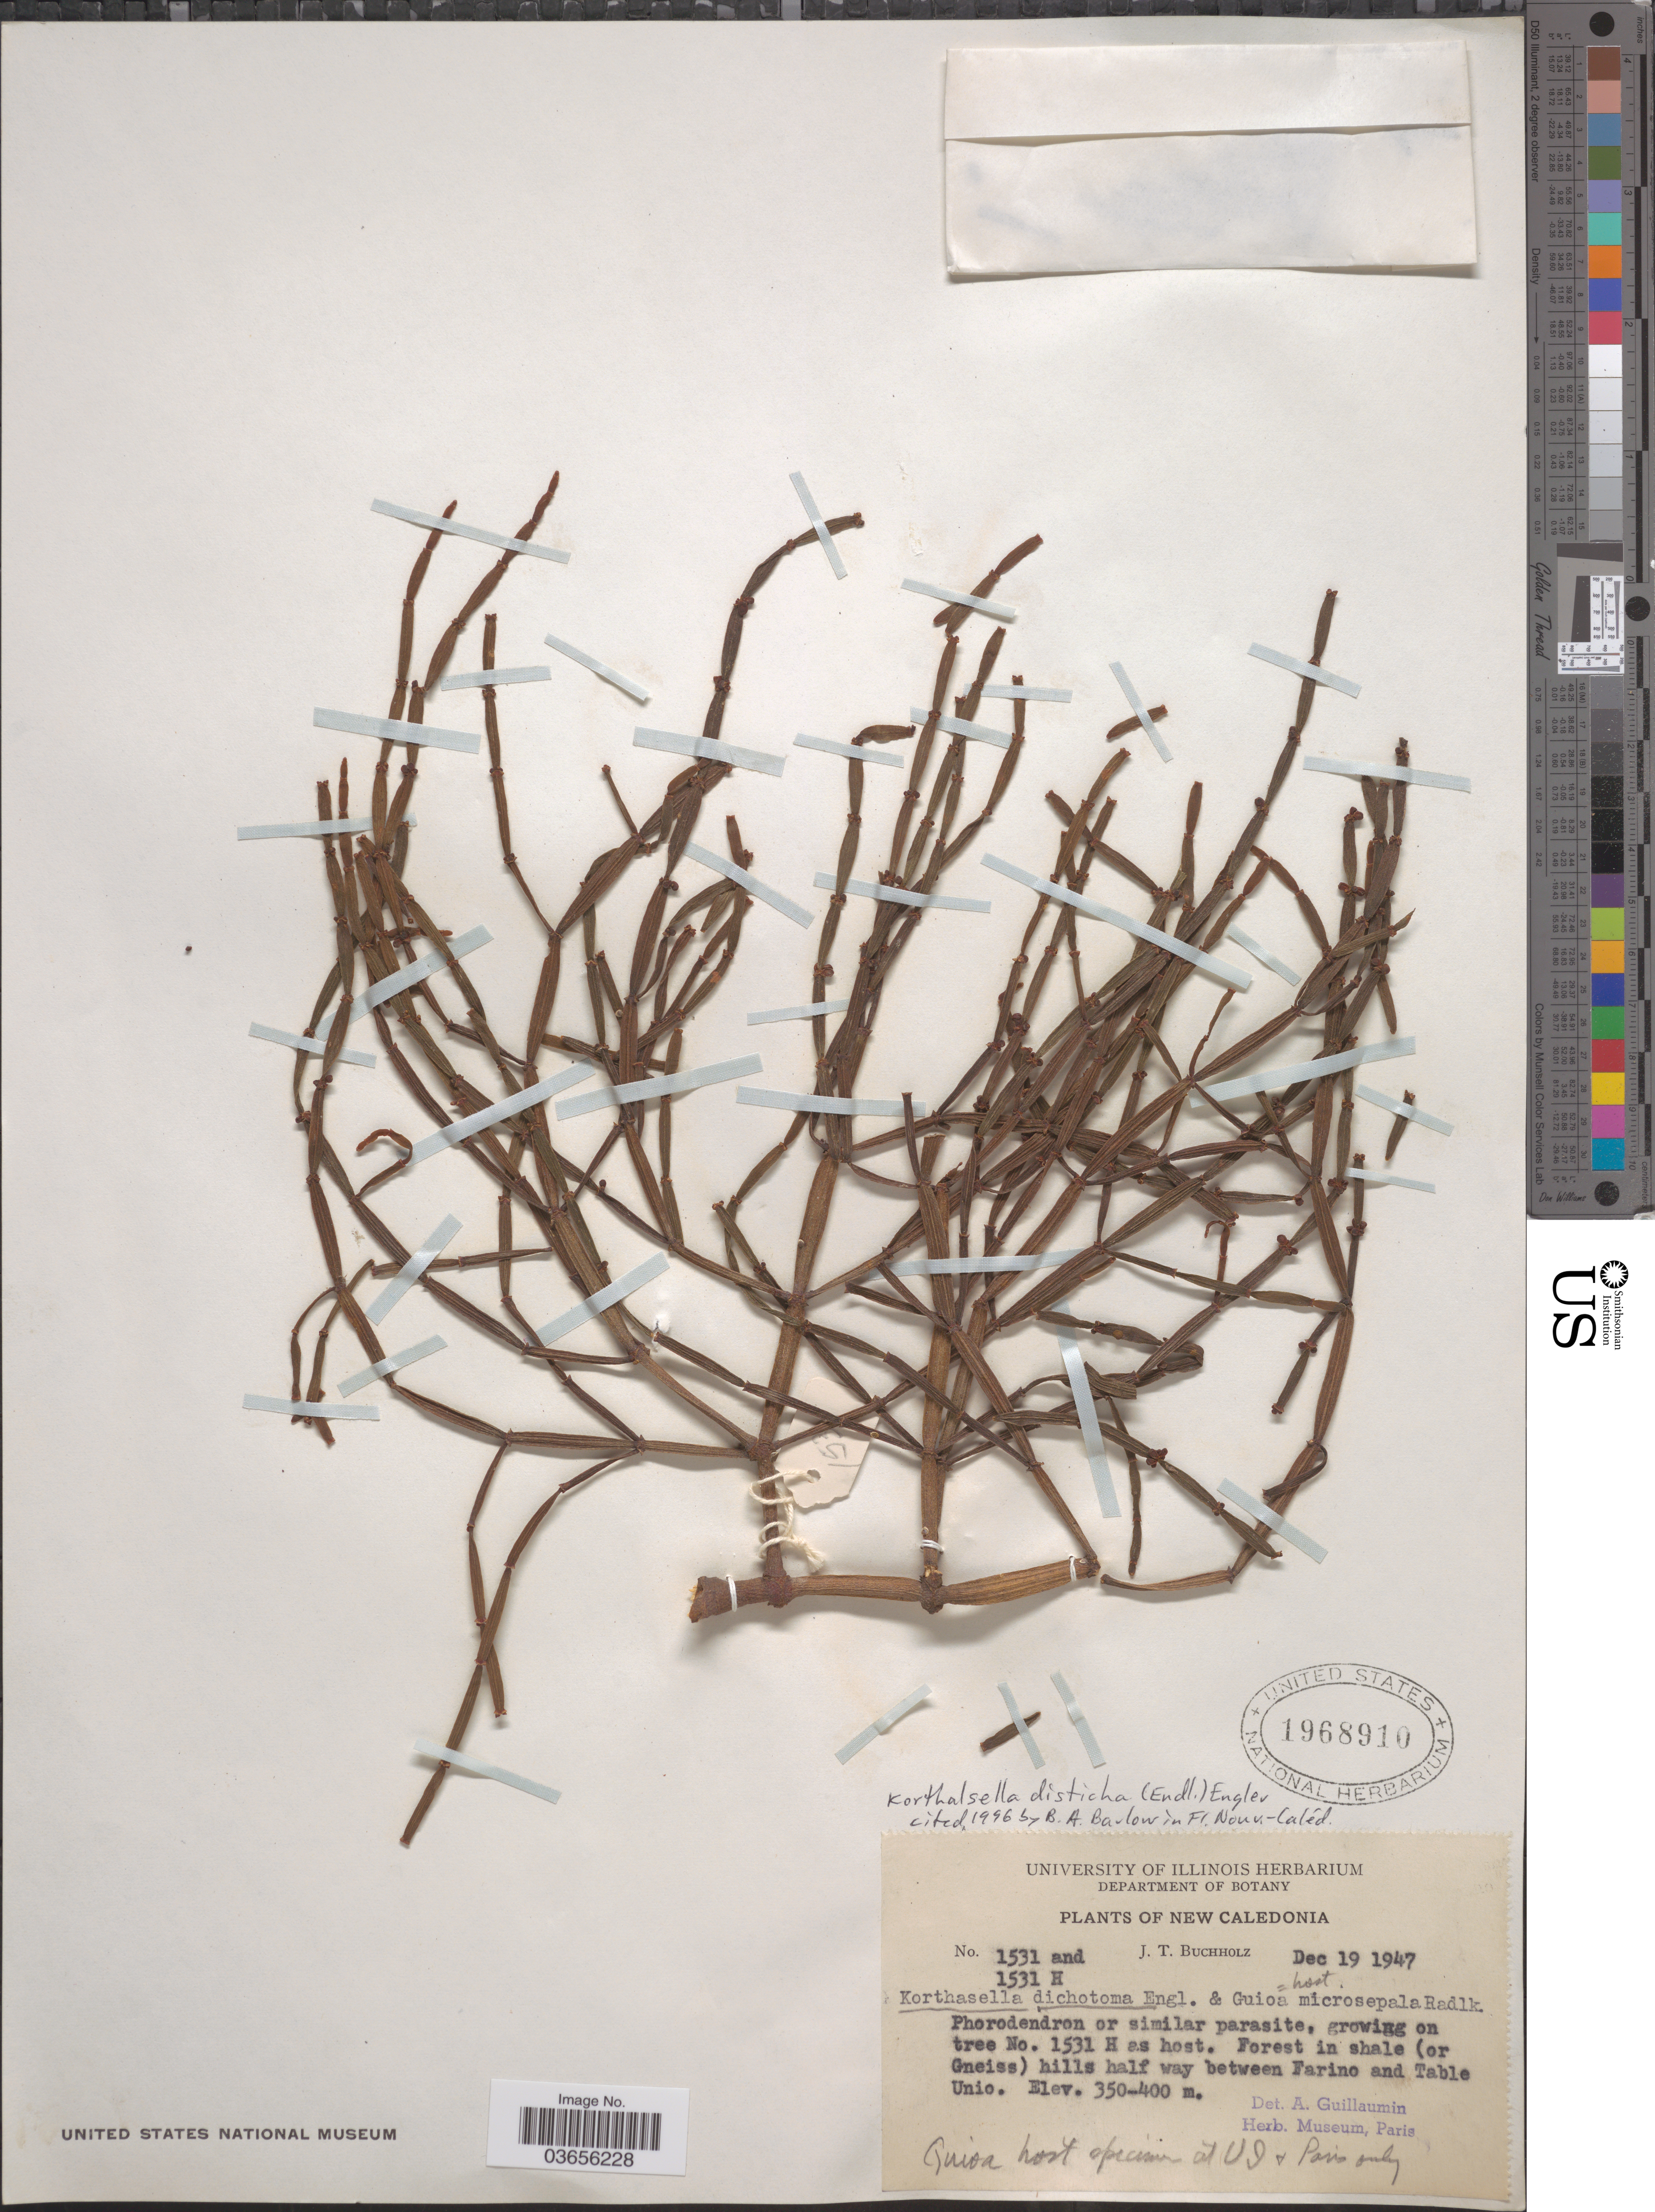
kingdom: Plantae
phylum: Tracheophyta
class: Magnoliopsida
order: Santalales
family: Viscaceae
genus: Korthalsella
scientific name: Korthalsella disticha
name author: (Endl.) Engl.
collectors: J. T. Buchholz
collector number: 1531 and 1531 H?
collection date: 1947-12-19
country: New Caledonia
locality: Forest in shale (or Gneiss) hills half way between Farino and Table Unio.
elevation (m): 350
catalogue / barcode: US 1968910